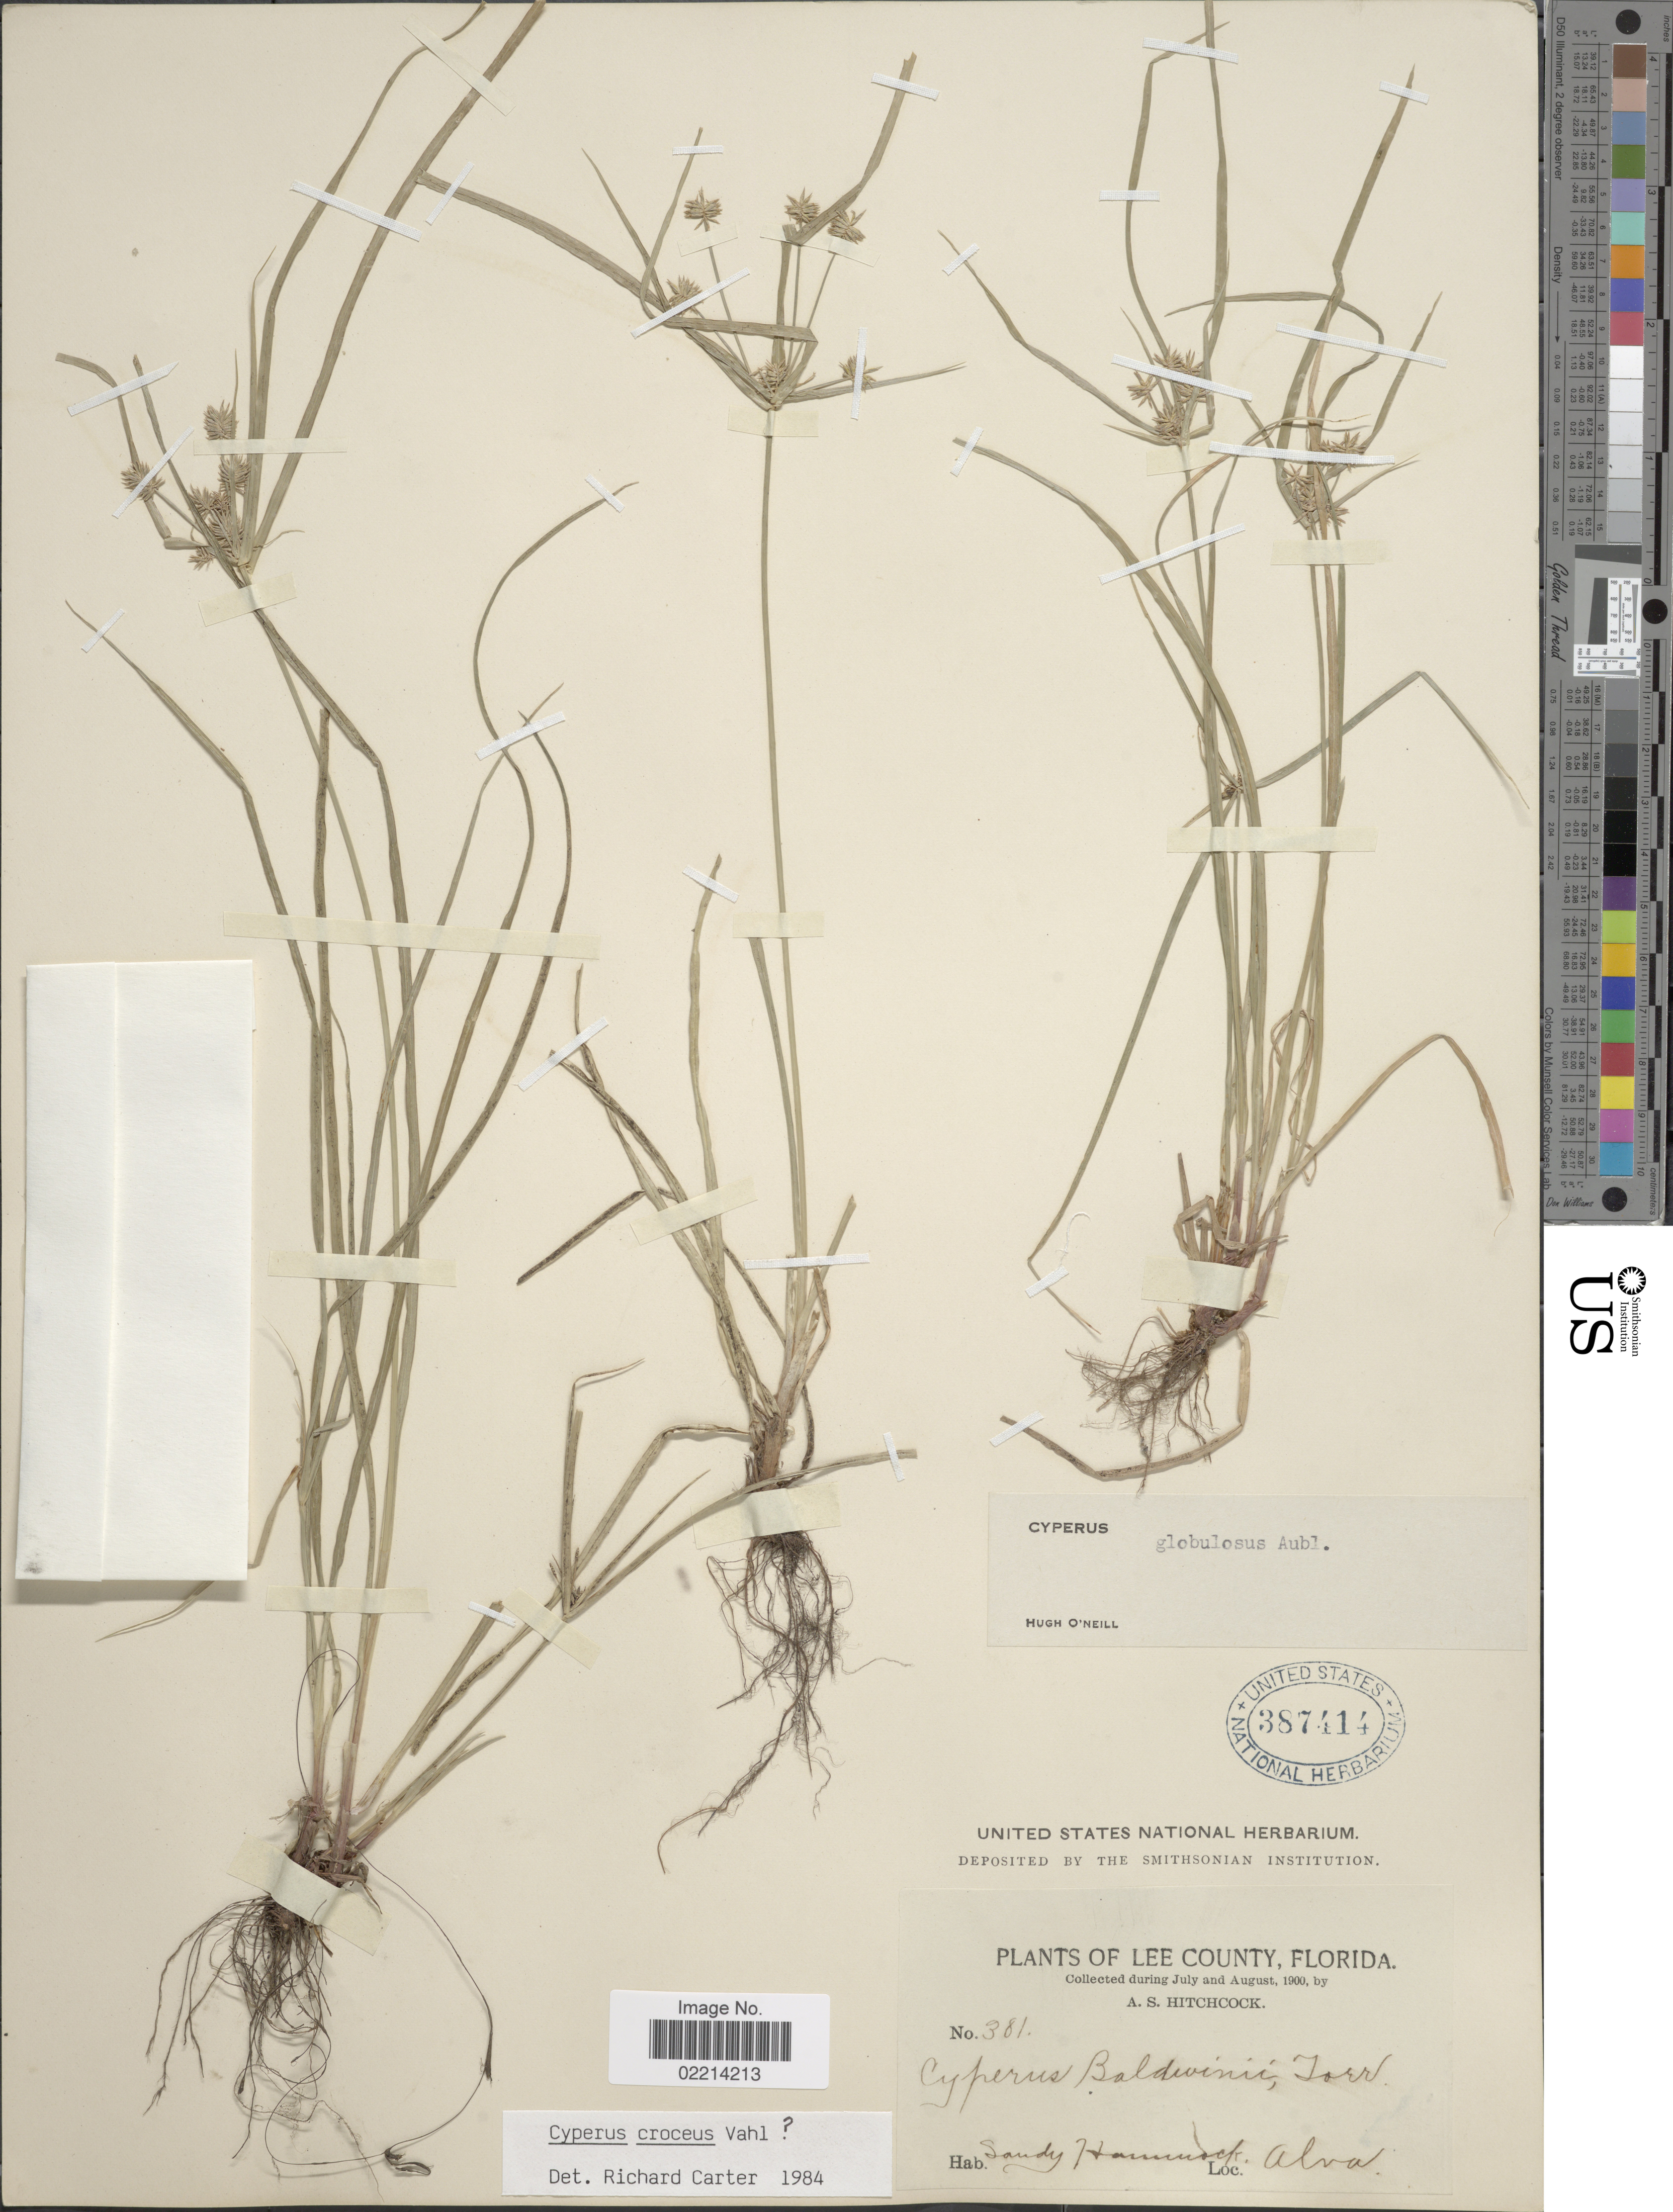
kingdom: Plantae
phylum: Tracheophyta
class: Liliopsida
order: Poales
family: Cyperaceae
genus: Cyperus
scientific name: Cyperus croceus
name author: Vahl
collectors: A. S. Hitchcock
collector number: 381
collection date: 1900-07/1900-08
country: United States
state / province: Florida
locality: Lee County, Sandy Hammock, Alva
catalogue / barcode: US 387414